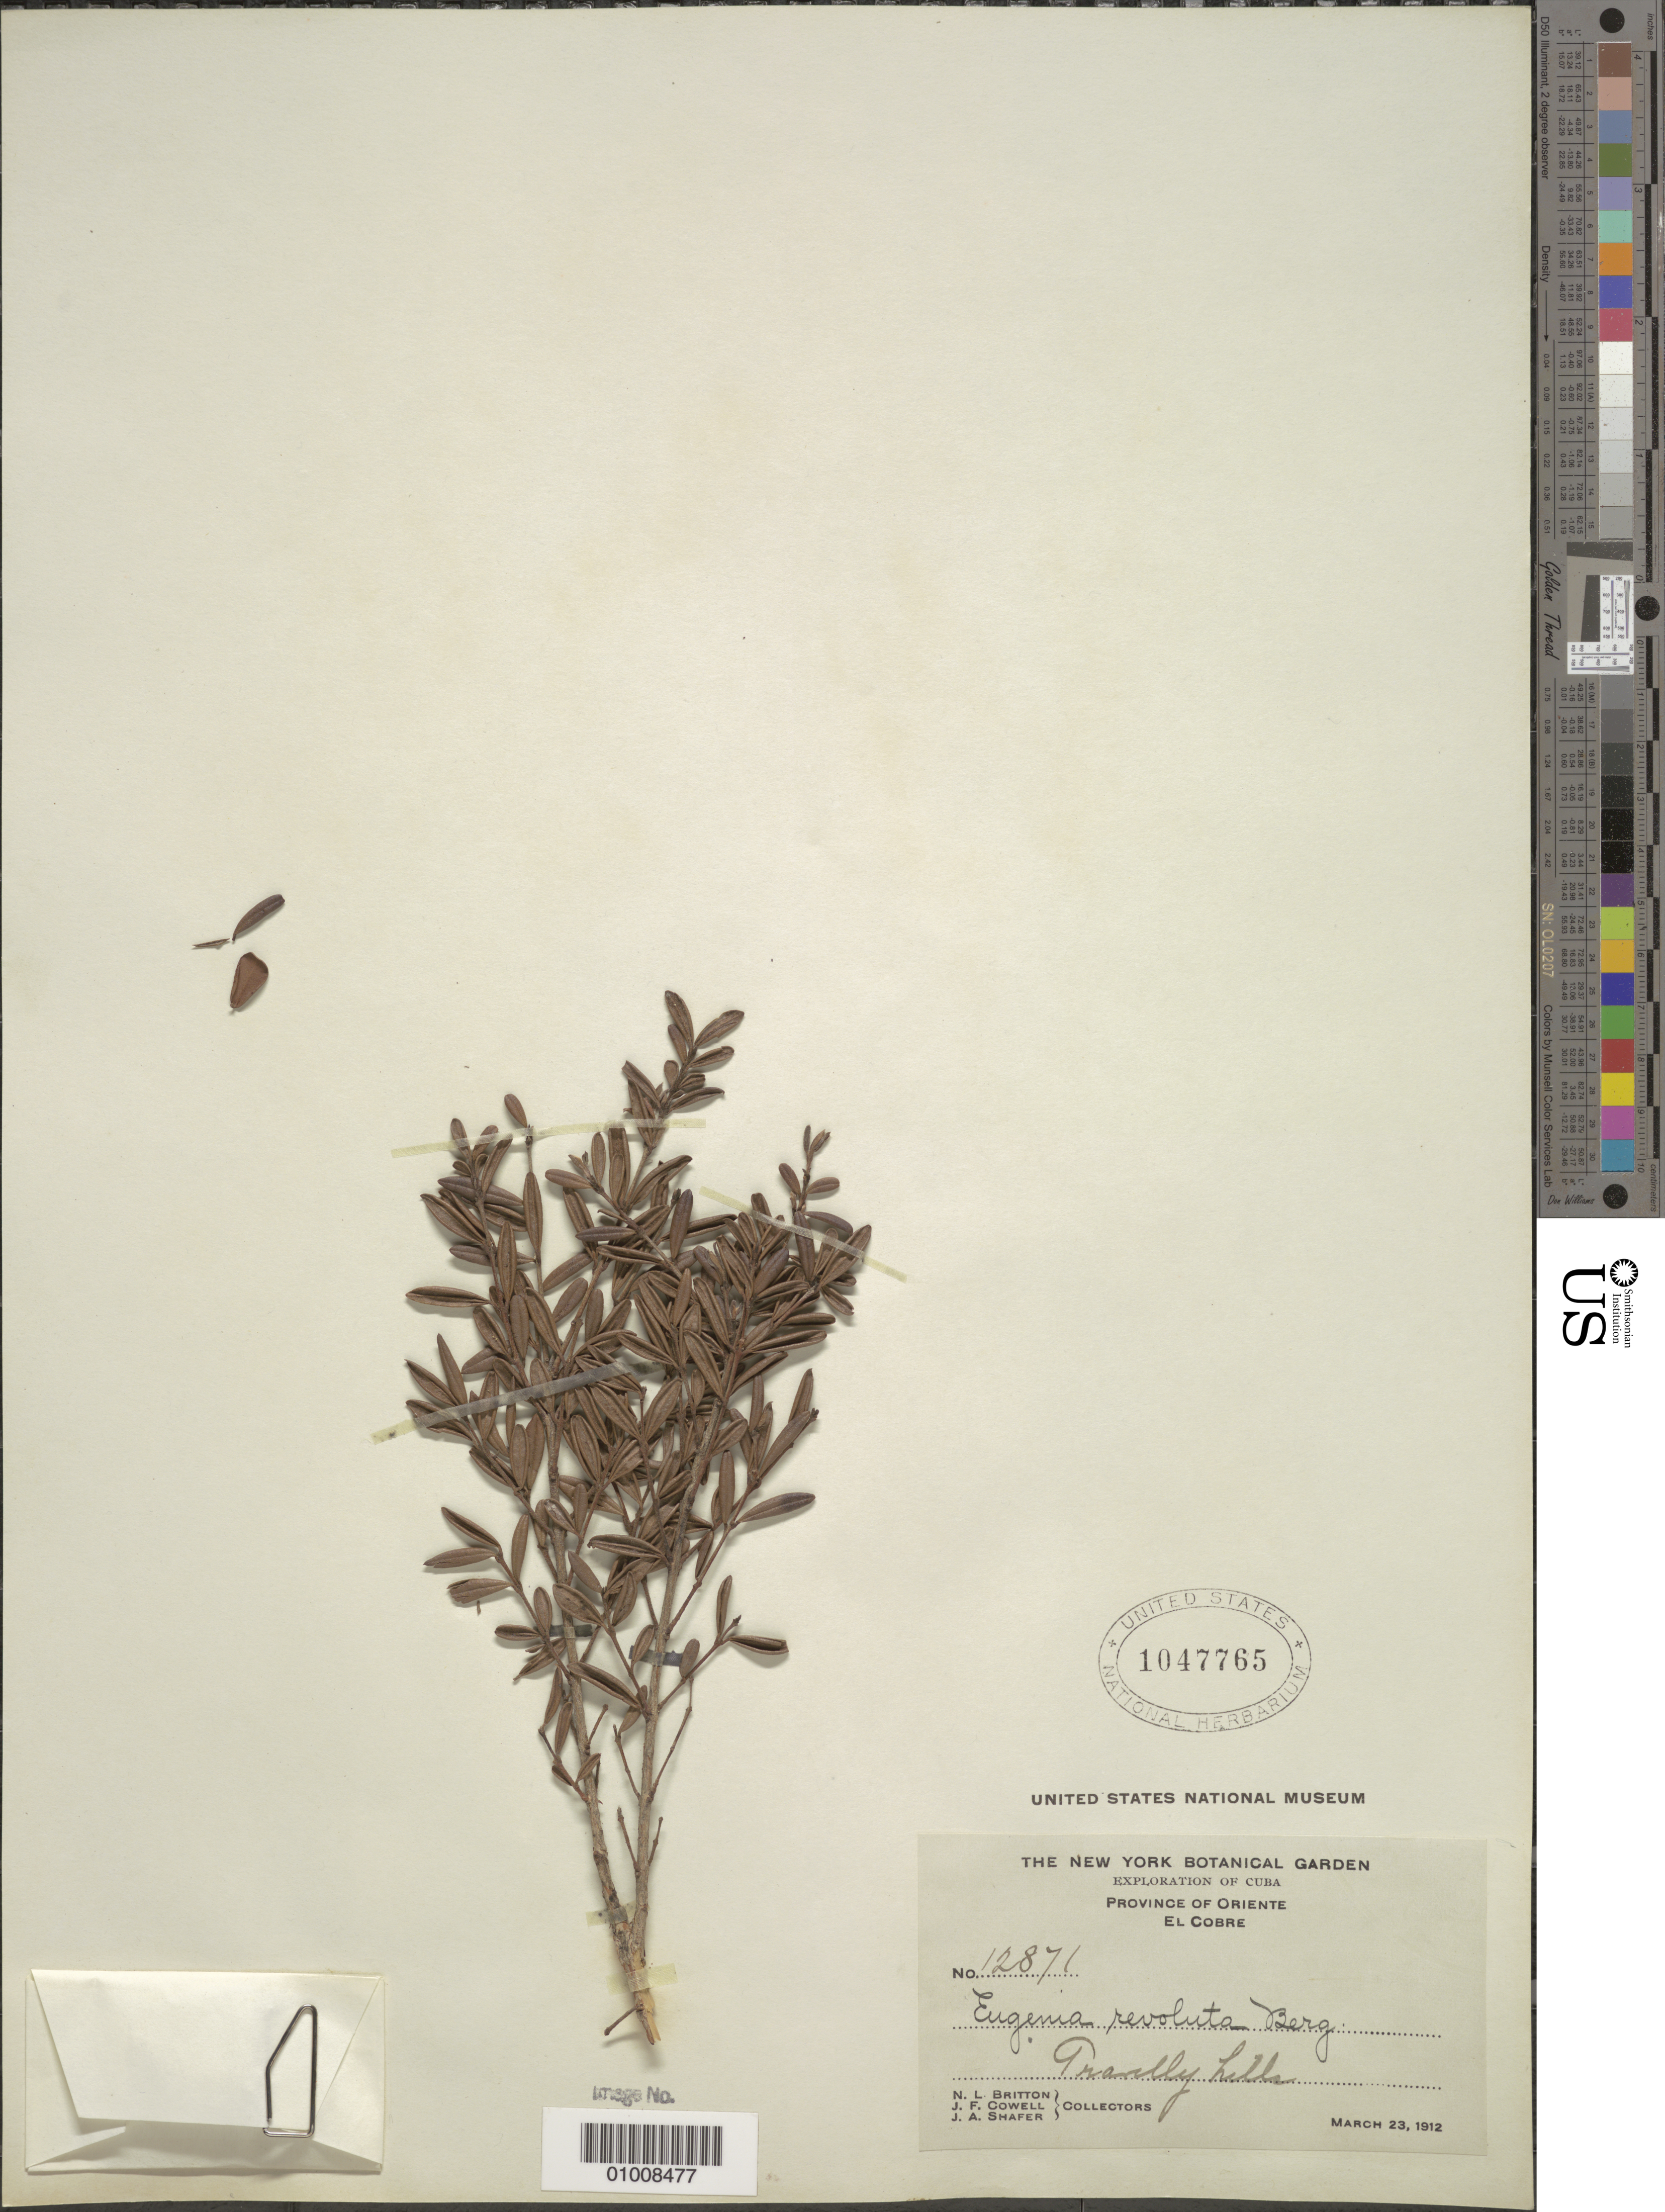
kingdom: Plantae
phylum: Tracheophyta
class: Magnoliopsida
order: Myrtales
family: Myrtaceae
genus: Eugenia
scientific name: Eugenia revoluta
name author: O. Berg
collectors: N. Britton, J. F. Cowell & J. A. Shafer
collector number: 12871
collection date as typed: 23 Mar 1912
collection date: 1912-03-23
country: Cuba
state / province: Oriente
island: Cuba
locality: El Cobre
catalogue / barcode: US 1047765